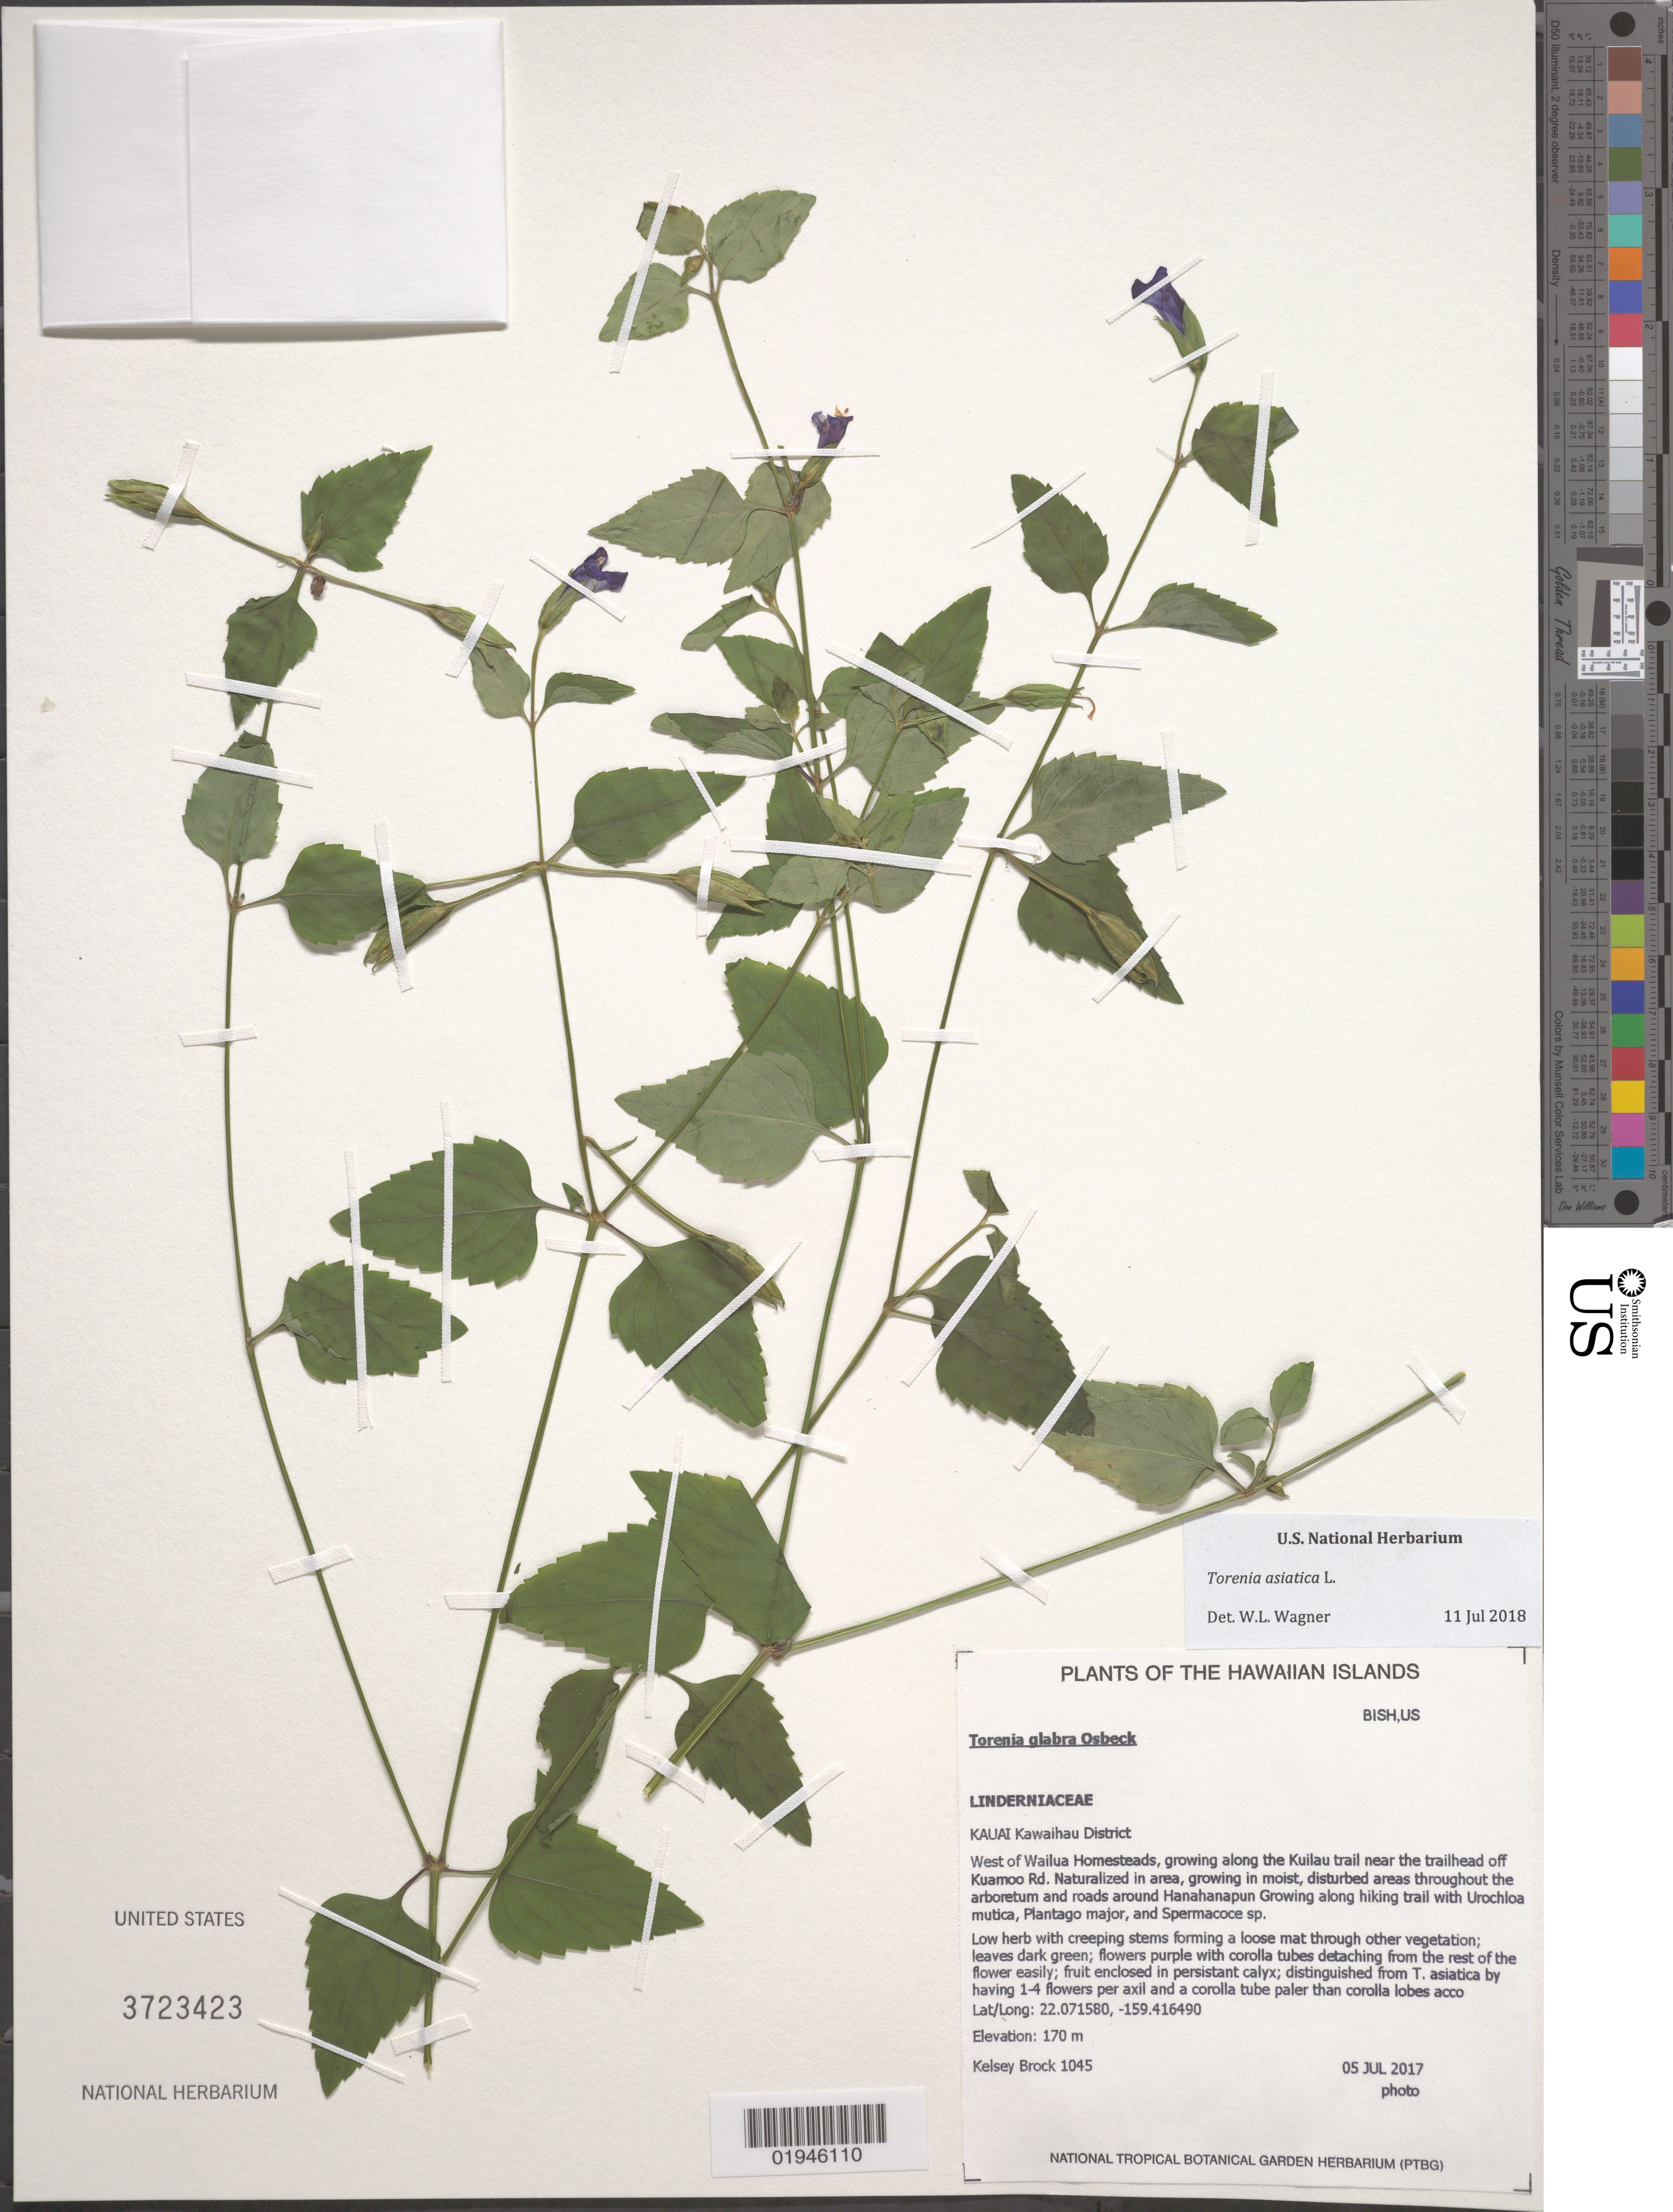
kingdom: Plantae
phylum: Tracheophyta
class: Magnoliopsida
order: Lamiales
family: Linderniaceae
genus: Torenia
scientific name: Torenia asiatica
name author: L.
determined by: Wagner, W. L., (BOT), Smithsonian Institution - National Museum of Natural History (UNITED STATES)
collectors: K. Brock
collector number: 1045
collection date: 2017-07-05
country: United States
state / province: Hawaii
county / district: Kauai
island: Kaua'i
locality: Kawaihau District, West of Wailua Homesteads, growing along the Kuilau trail near the trailhead off Kuamoo Rd.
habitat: Moist, disturbed areas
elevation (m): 170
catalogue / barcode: US 3723423